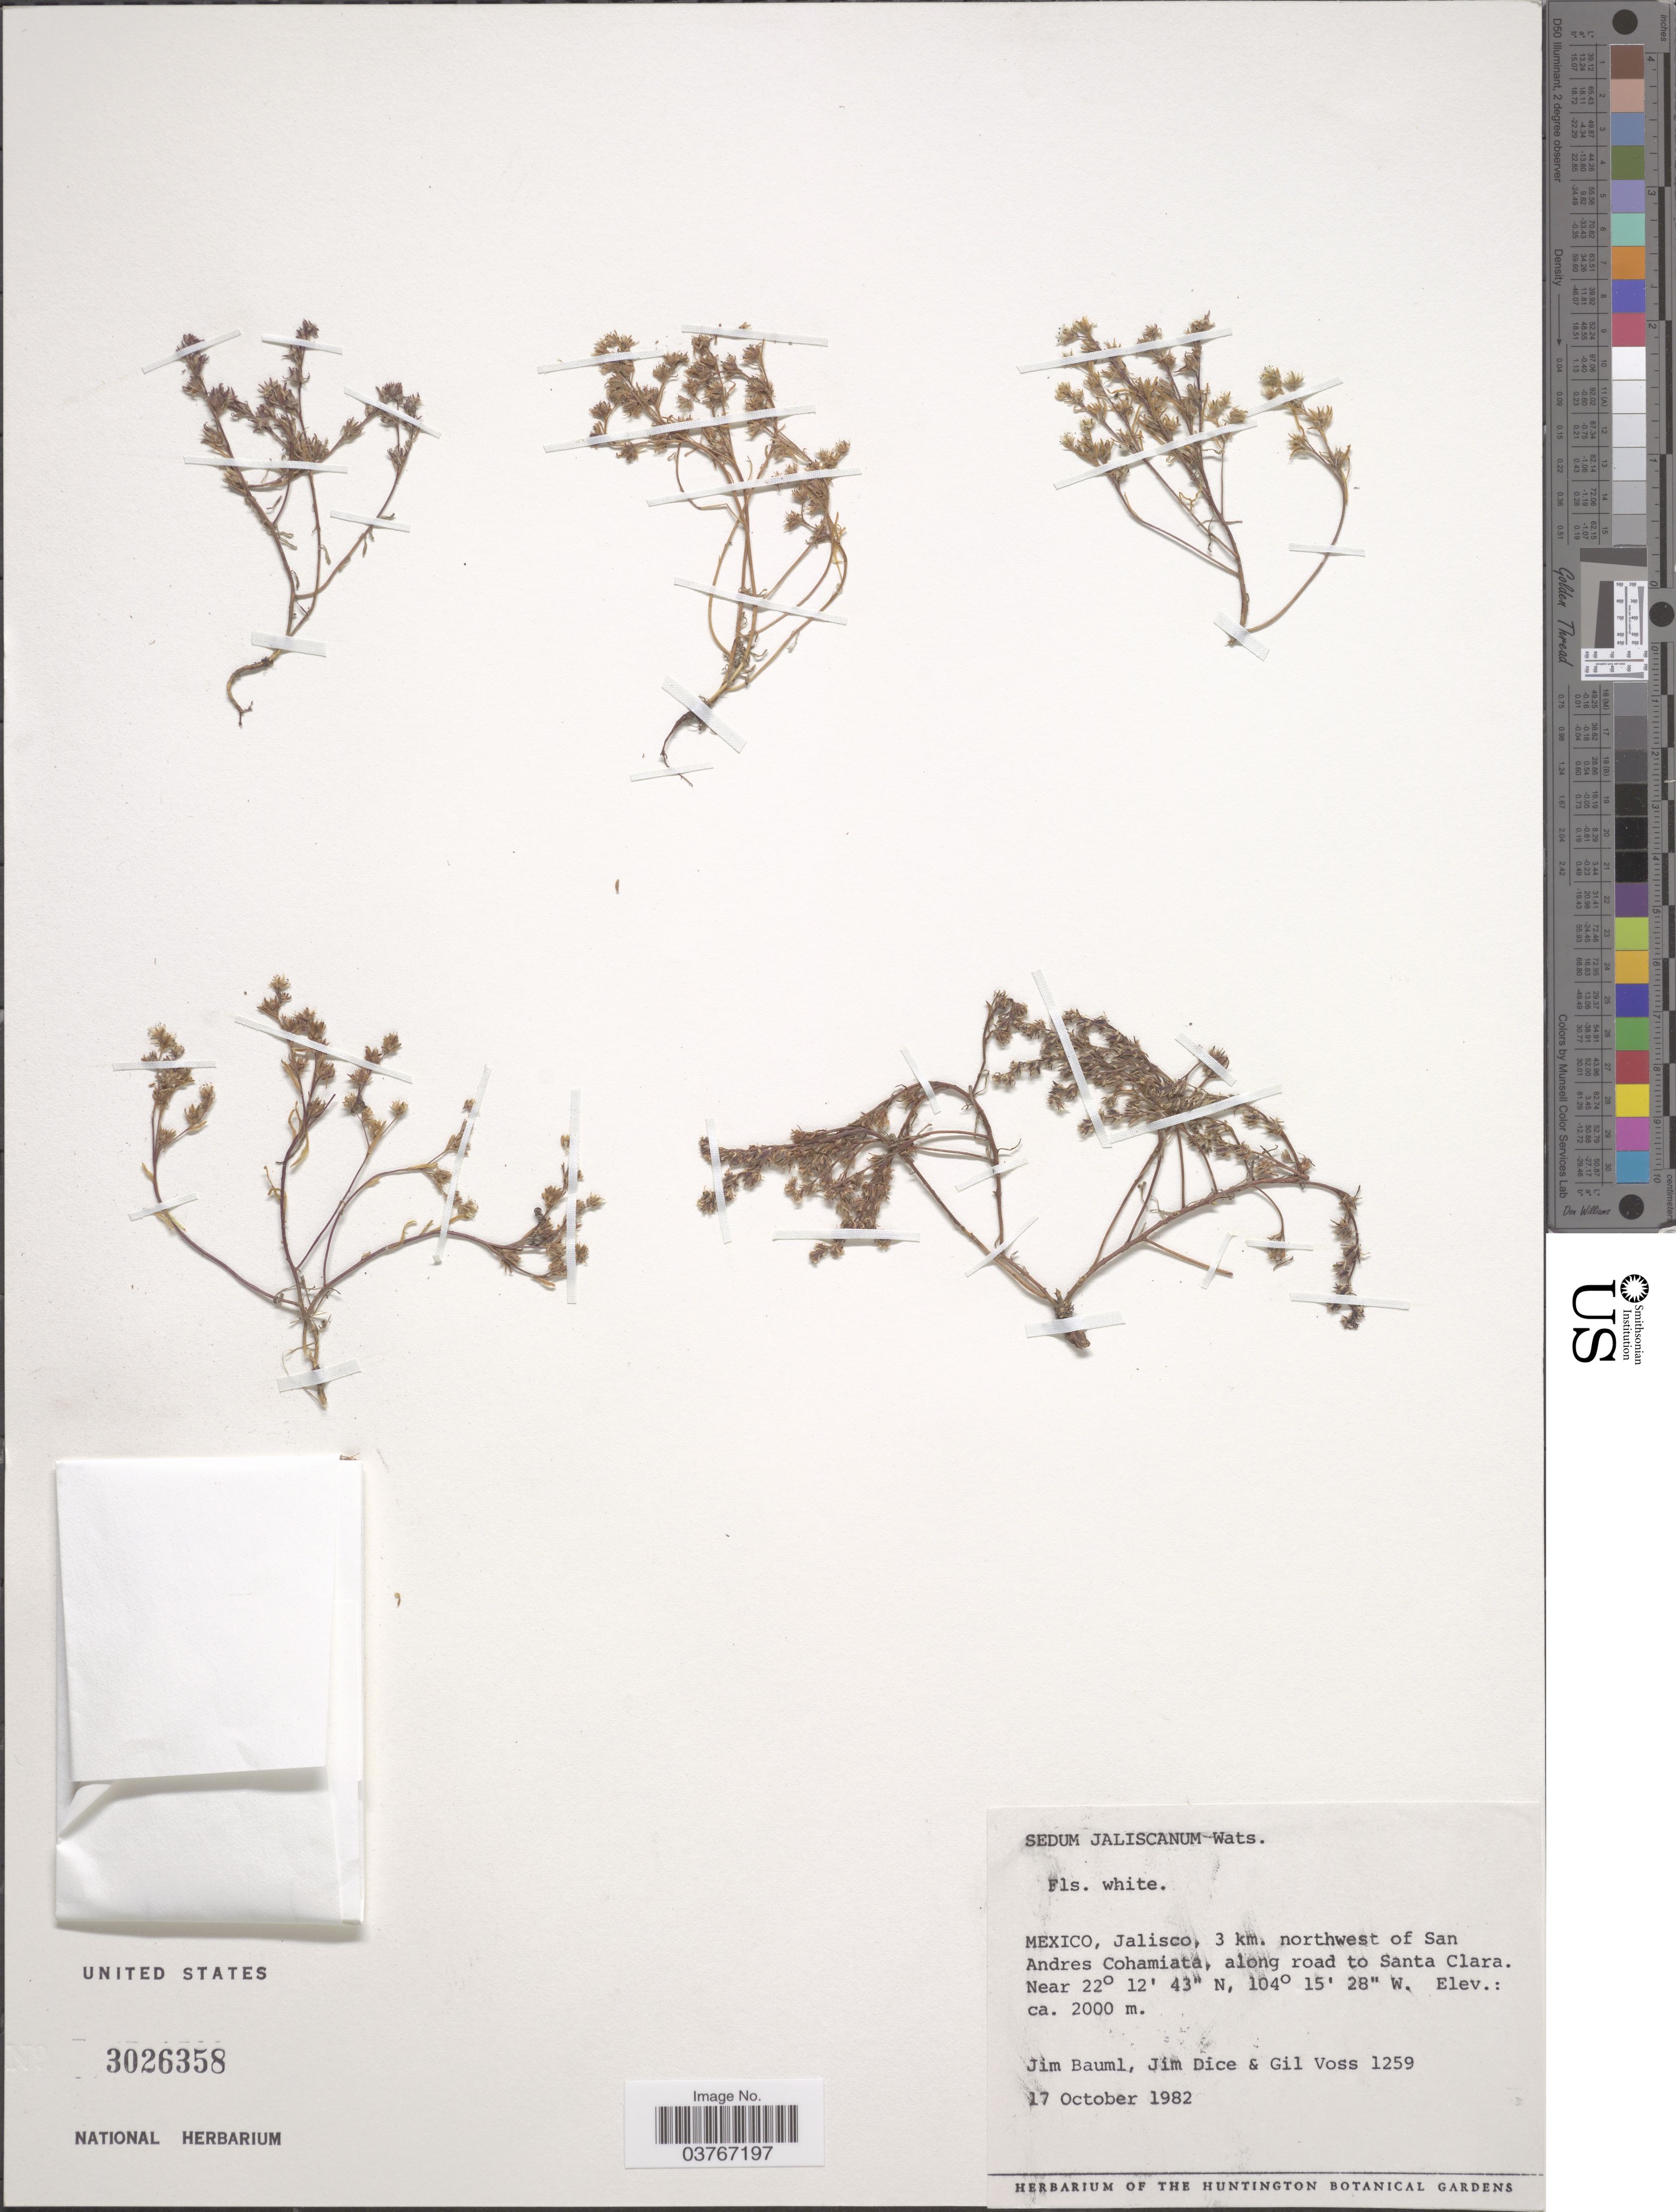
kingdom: Plantae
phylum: Tracheophyta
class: Magnoliopsida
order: Saxifragales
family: Crassulaceae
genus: Sedum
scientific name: Sedum jaliscanum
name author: S. Watson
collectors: J. Bauml, J. Dice & G. Voss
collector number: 1259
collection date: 1982-10-17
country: Mexico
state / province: Jalisco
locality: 3 km. northwest of San Andres Cohamiata, along road to Santa Clara.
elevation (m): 2000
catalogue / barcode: US 3026358